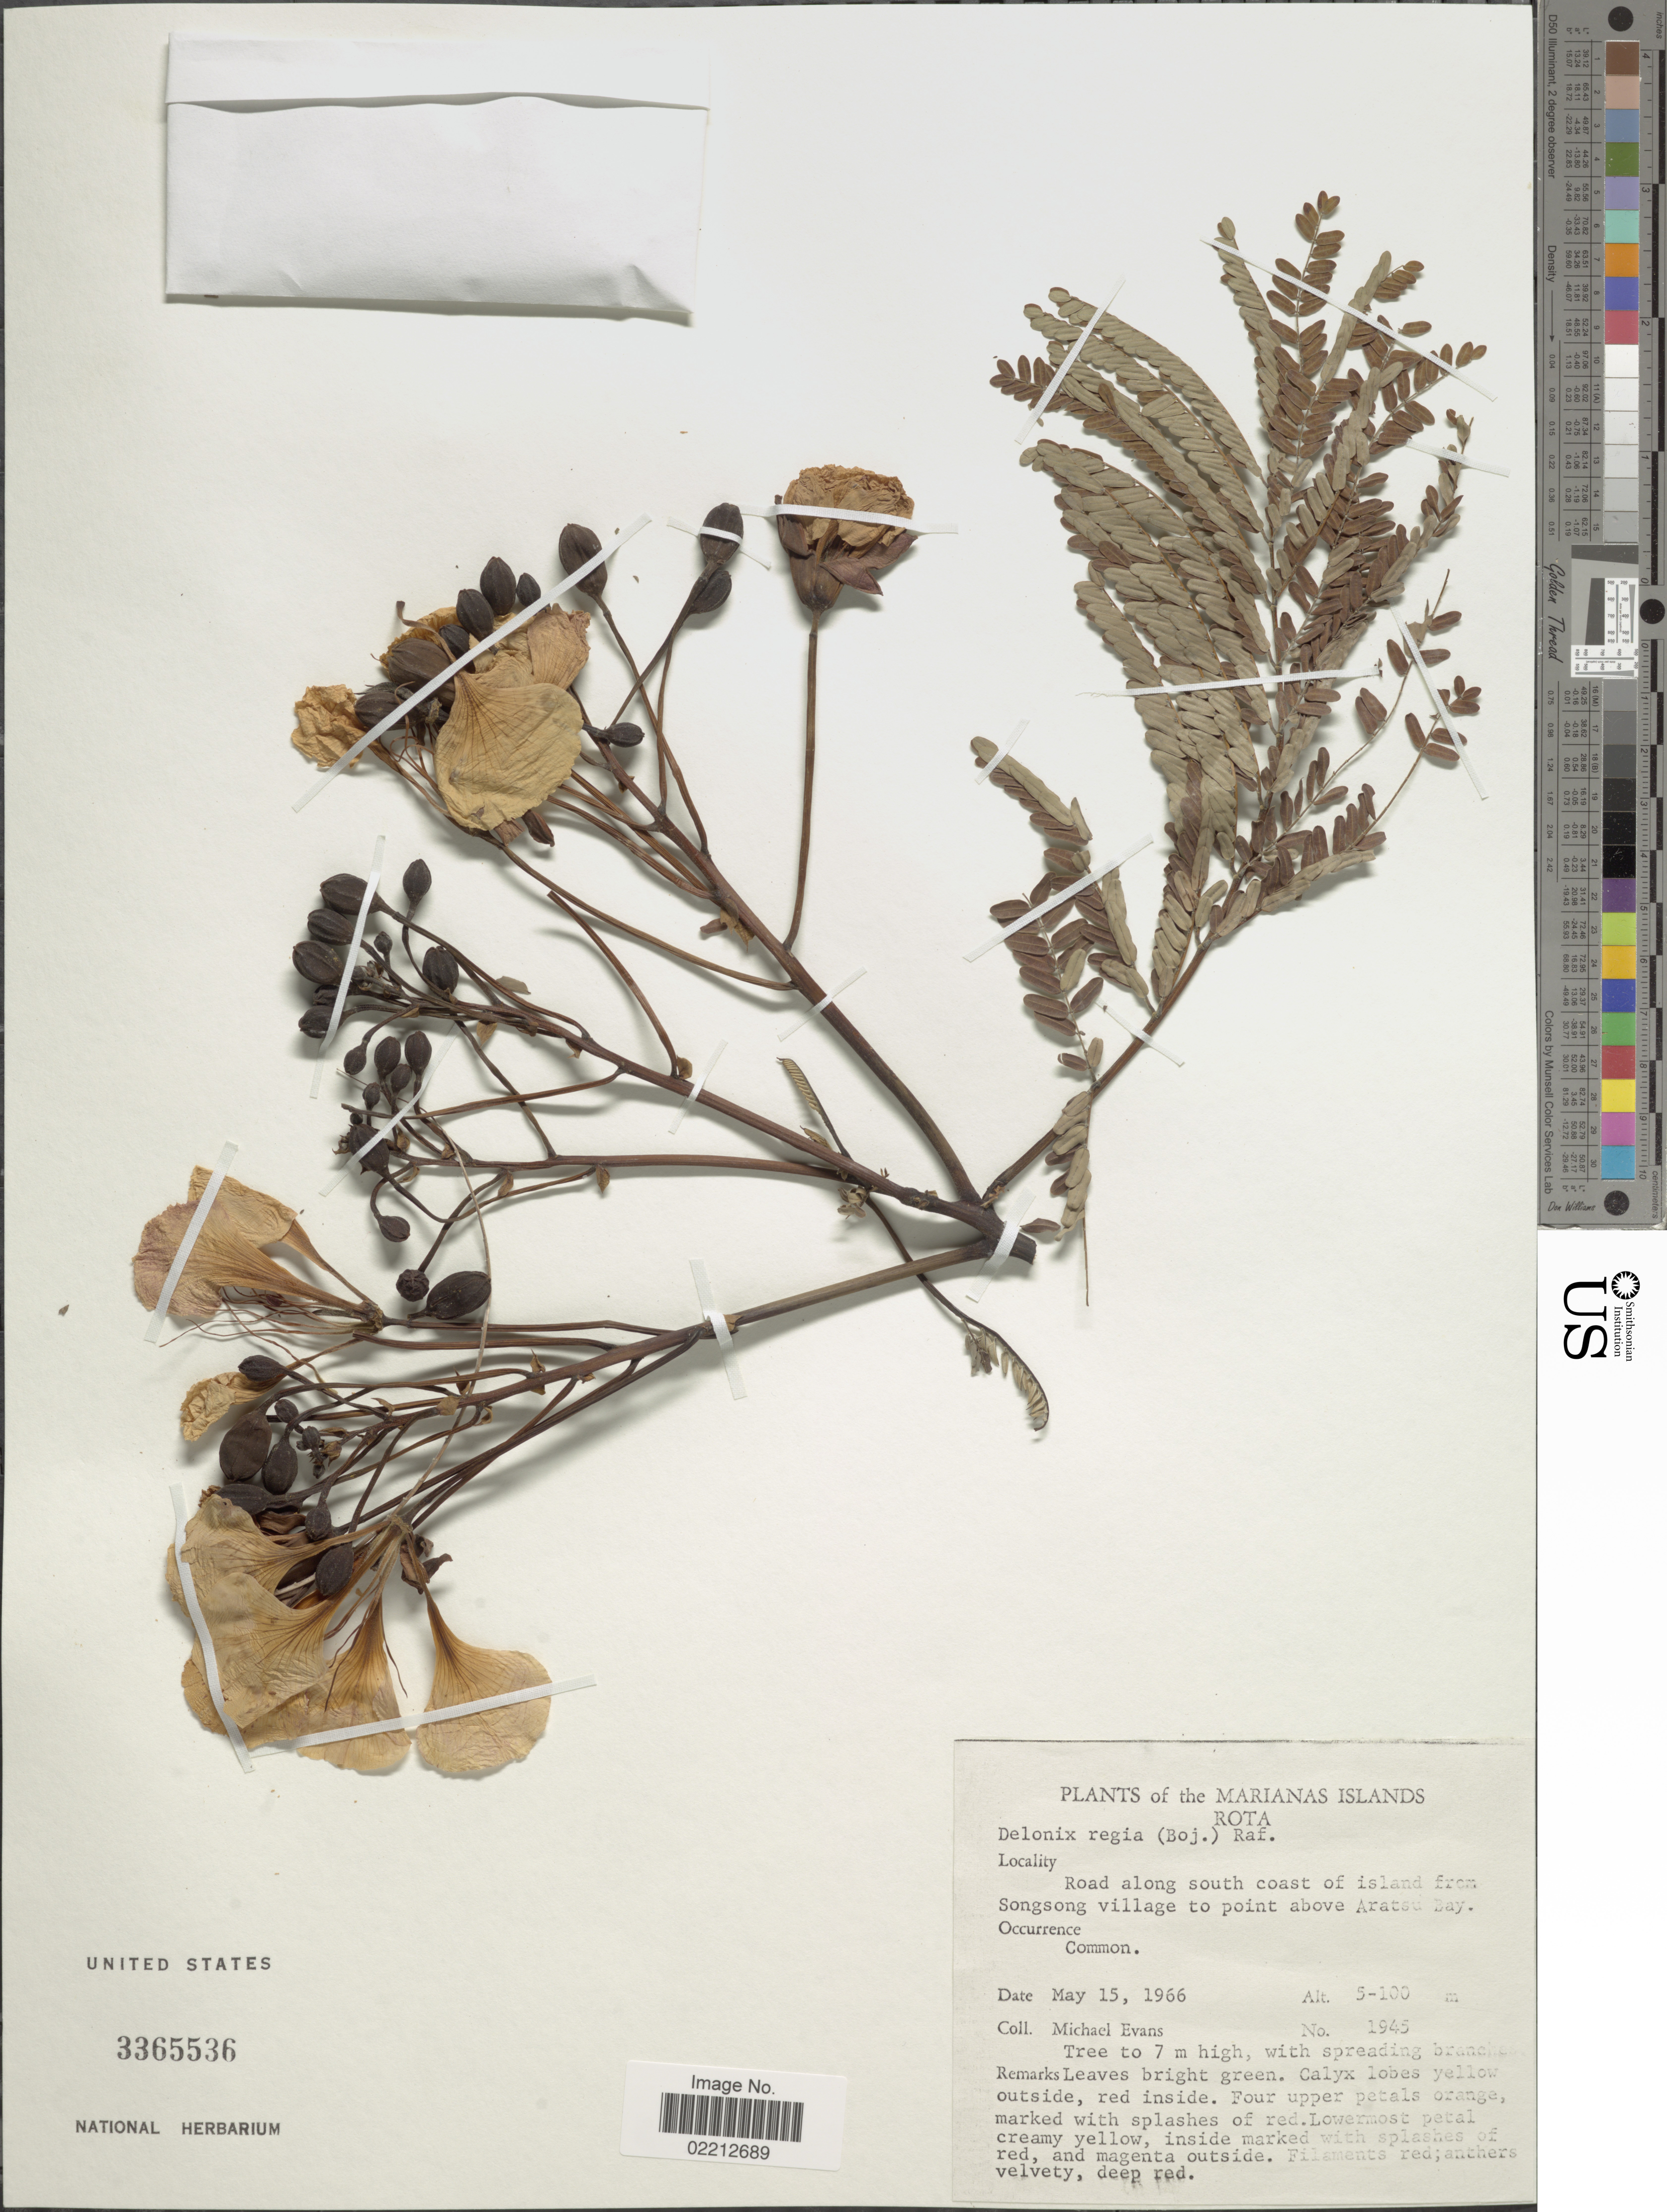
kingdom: Plantae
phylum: Tracheophyta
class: Magnoliopsida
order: Fabales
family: Fabaceae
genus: Delonix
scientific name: Delonix regia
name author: (Bojer ex Hook.) Raf.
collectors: M. Evans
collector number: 1945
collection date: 1966-05-15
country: Northern Mariana Islands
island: Rota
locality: Rota, Road along south coast of island from Songsong village to point above Aratsu Bay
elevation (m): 5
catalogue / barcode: US 3365536